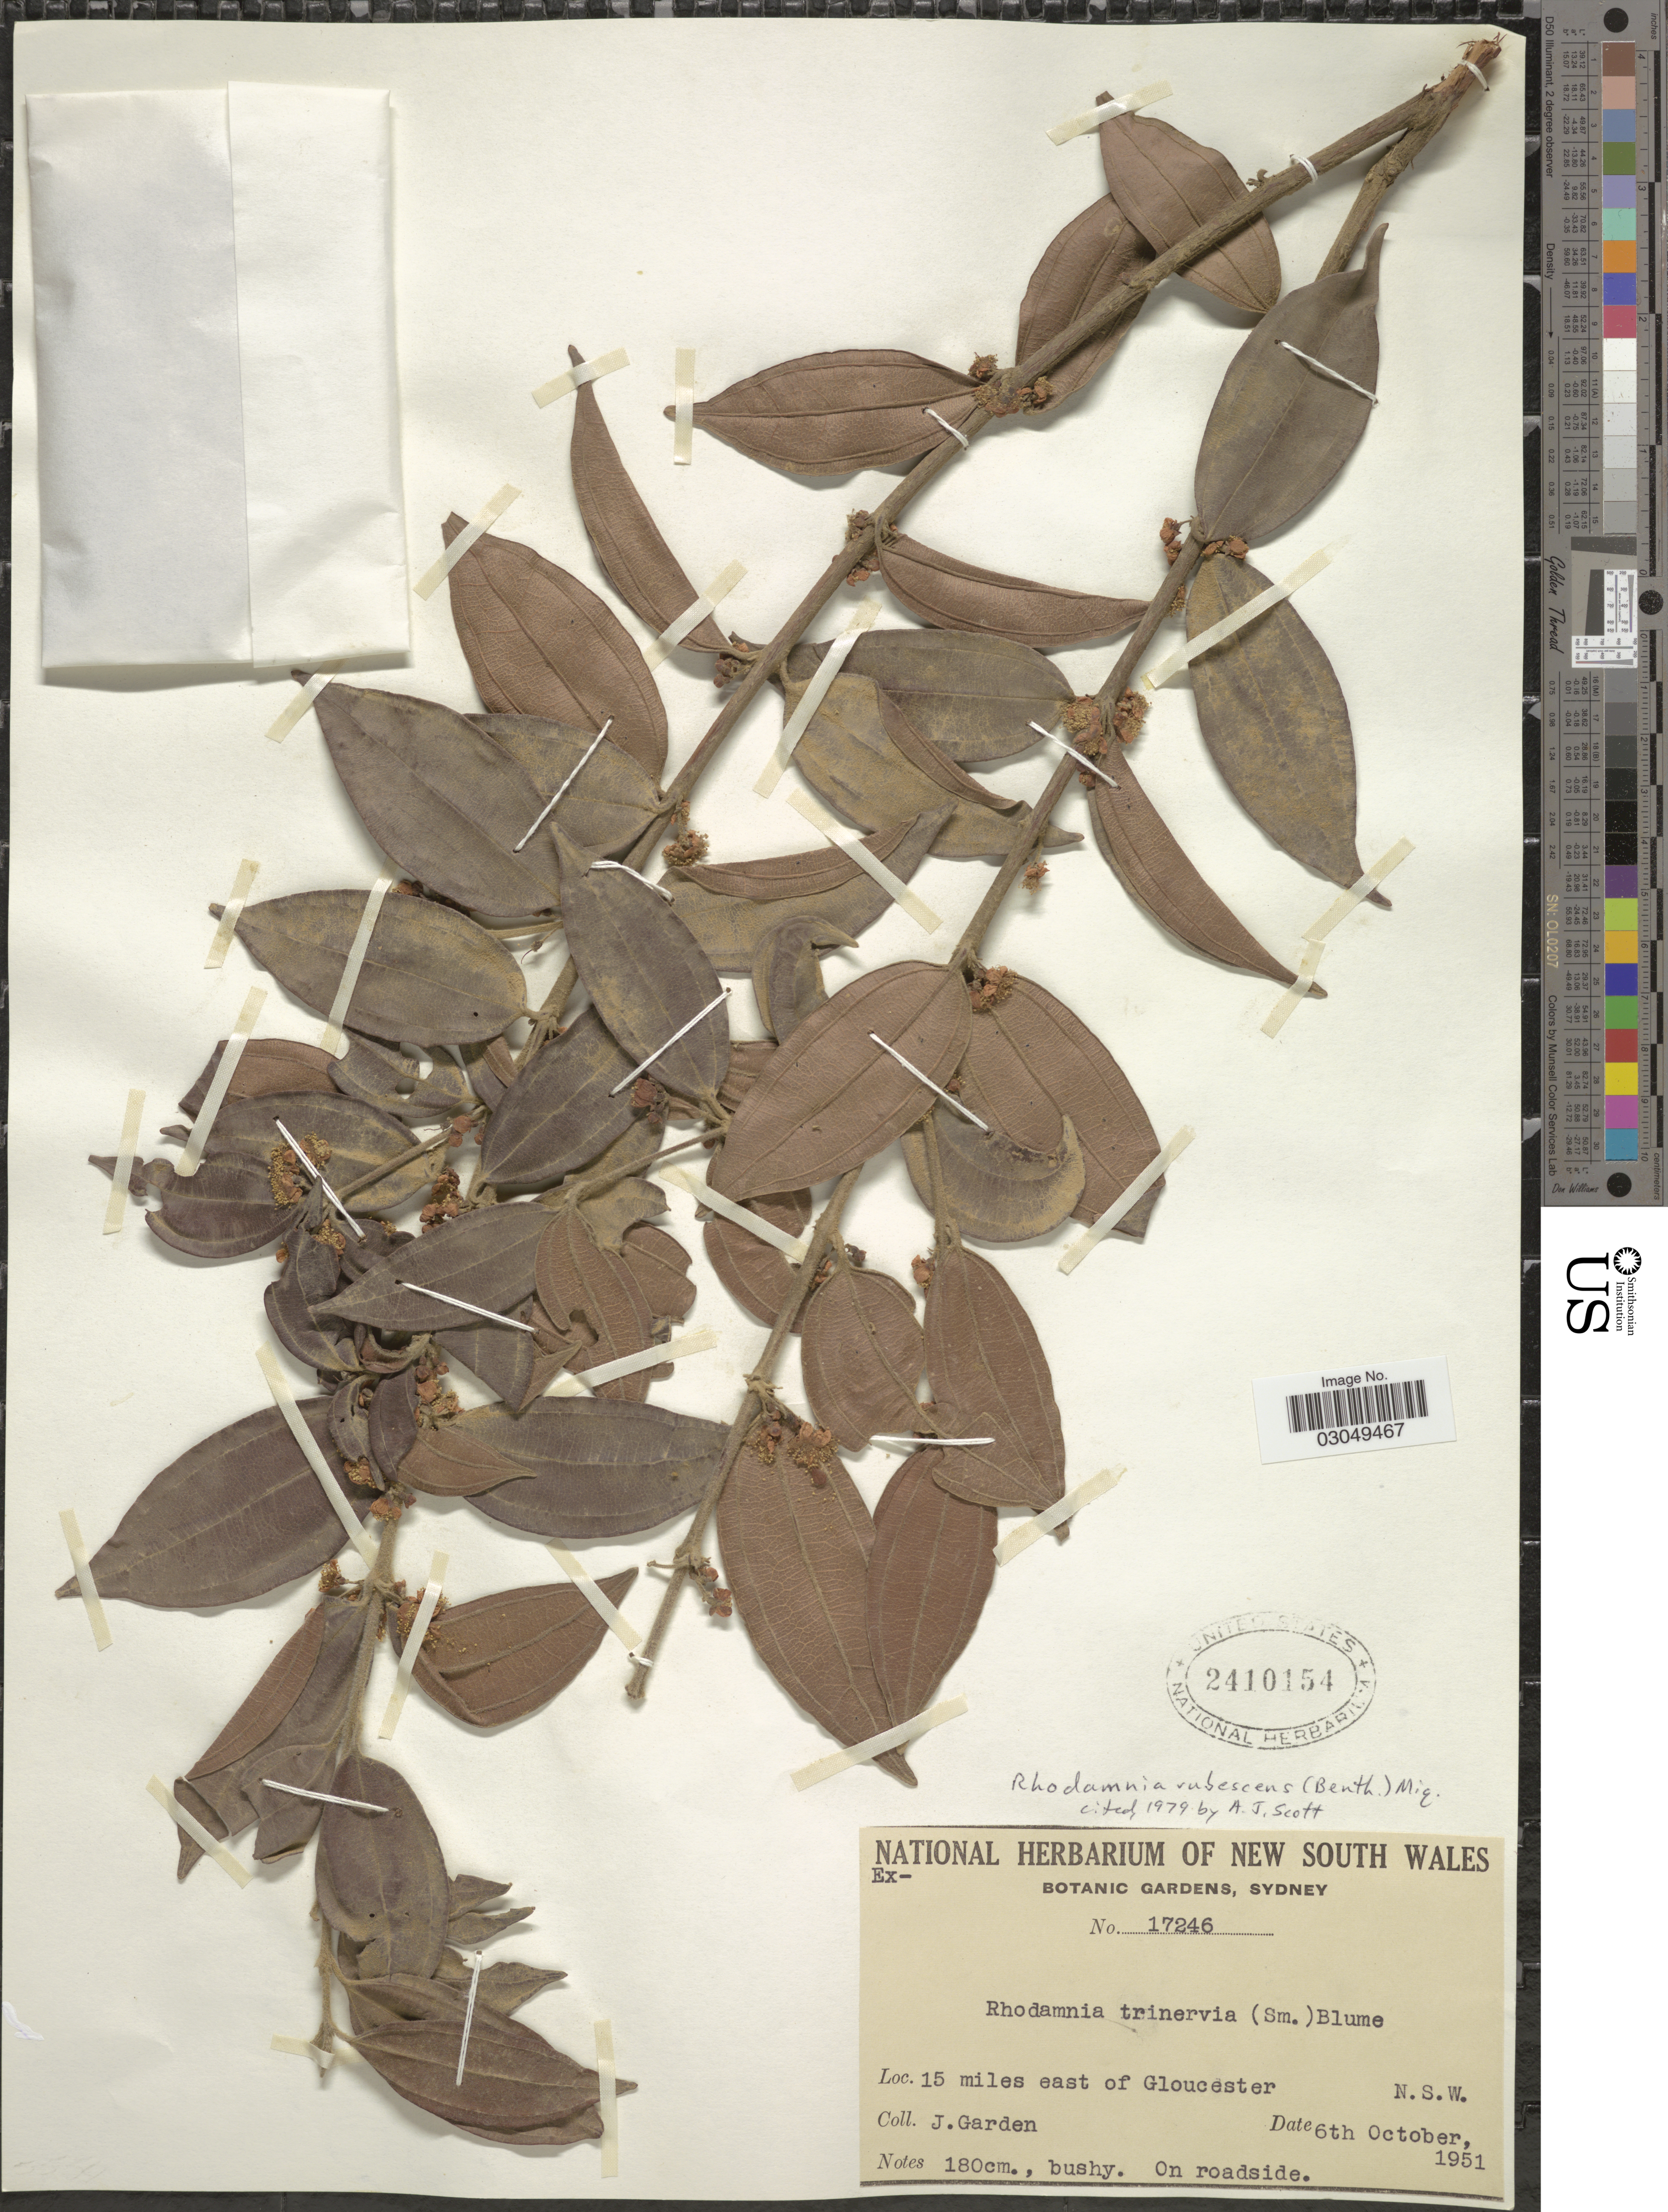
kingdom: Plantae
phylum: Tracheophyta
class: Magnoliopsida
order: Myrtales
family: Myrtaceae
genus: Rhodamnia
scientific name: Rhodamnia rubescens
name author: (Benth.) Miq.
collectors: J. Thompson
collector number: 17246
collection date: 1951-10-06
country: Australia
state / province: New South Wales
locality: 15 miles east of Gloucester.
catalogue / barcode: US 2410154